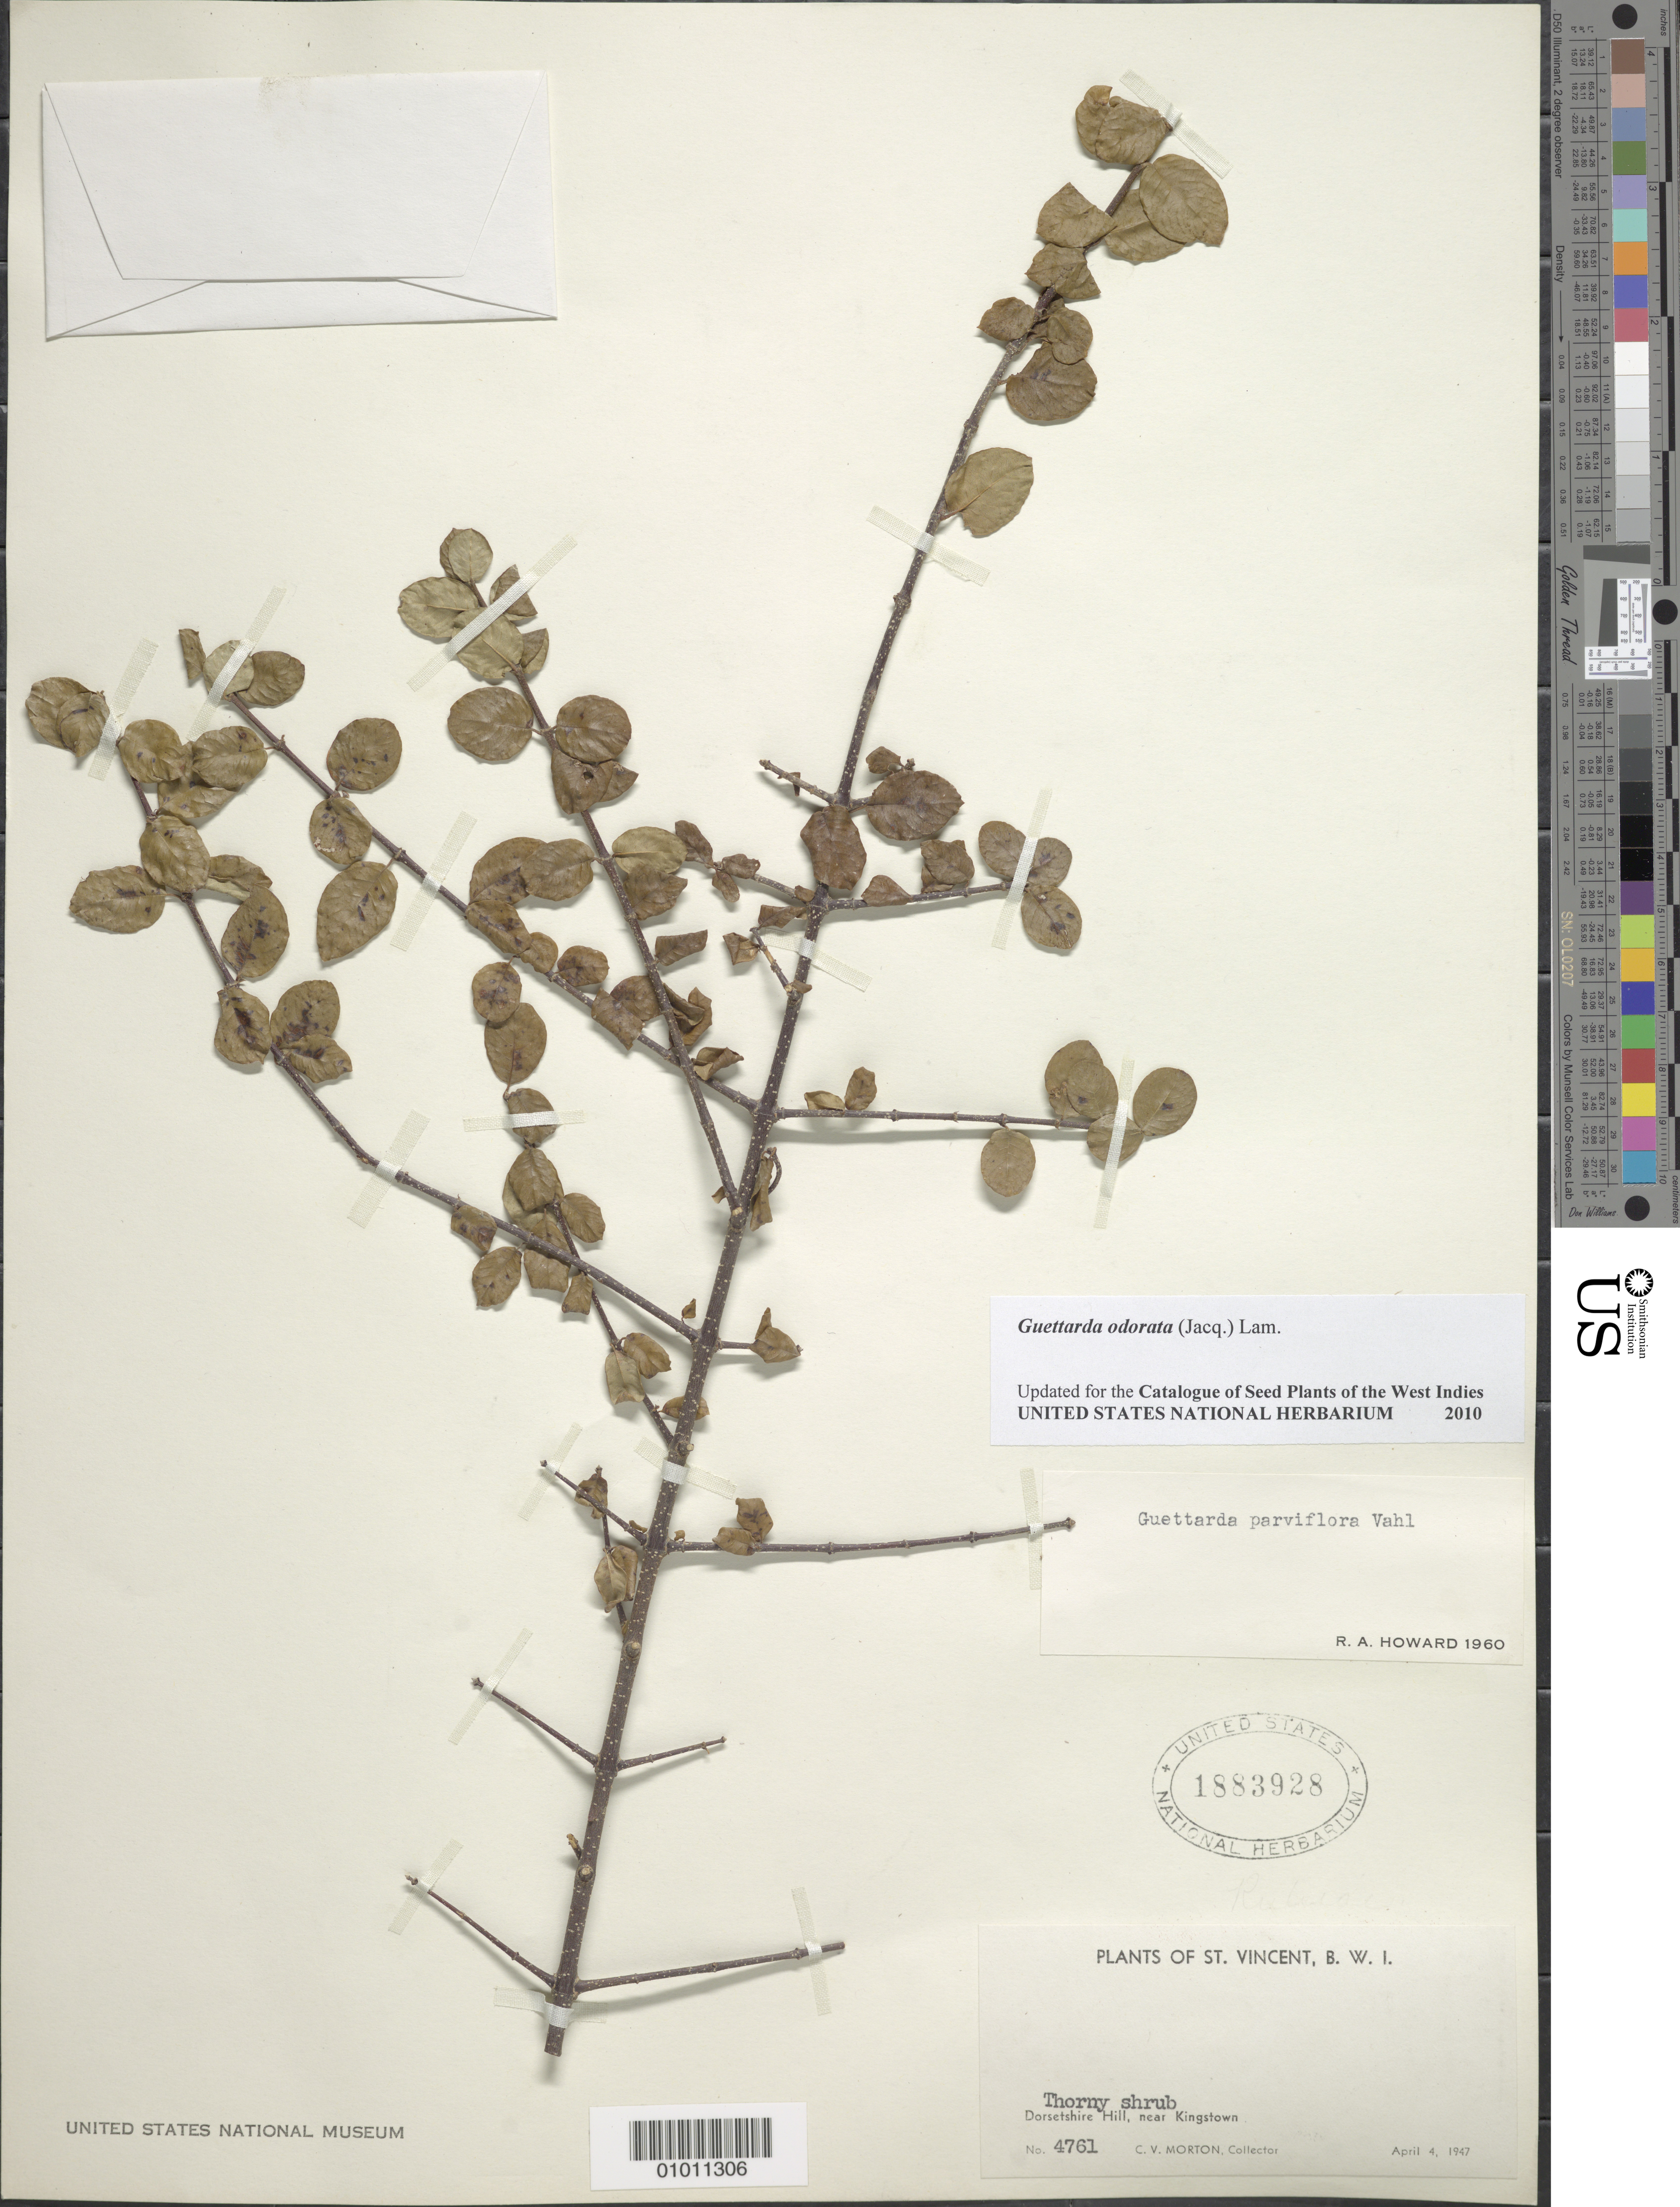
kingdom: Plantae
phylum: Tracheophyta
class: Magnoliopsida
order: Gentianales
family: Rubiaceae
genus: Guettarda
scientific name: Guettarda odorata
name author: (Jacq.) Lam.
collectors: C. V. Morton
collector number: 4761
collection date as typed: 04 Apr 1947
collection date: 1947-04-04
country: St. Vincent - Grenadines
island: St. Vincent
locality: Dorsetshire Hill, near Kingstown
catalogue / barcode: US 1883928